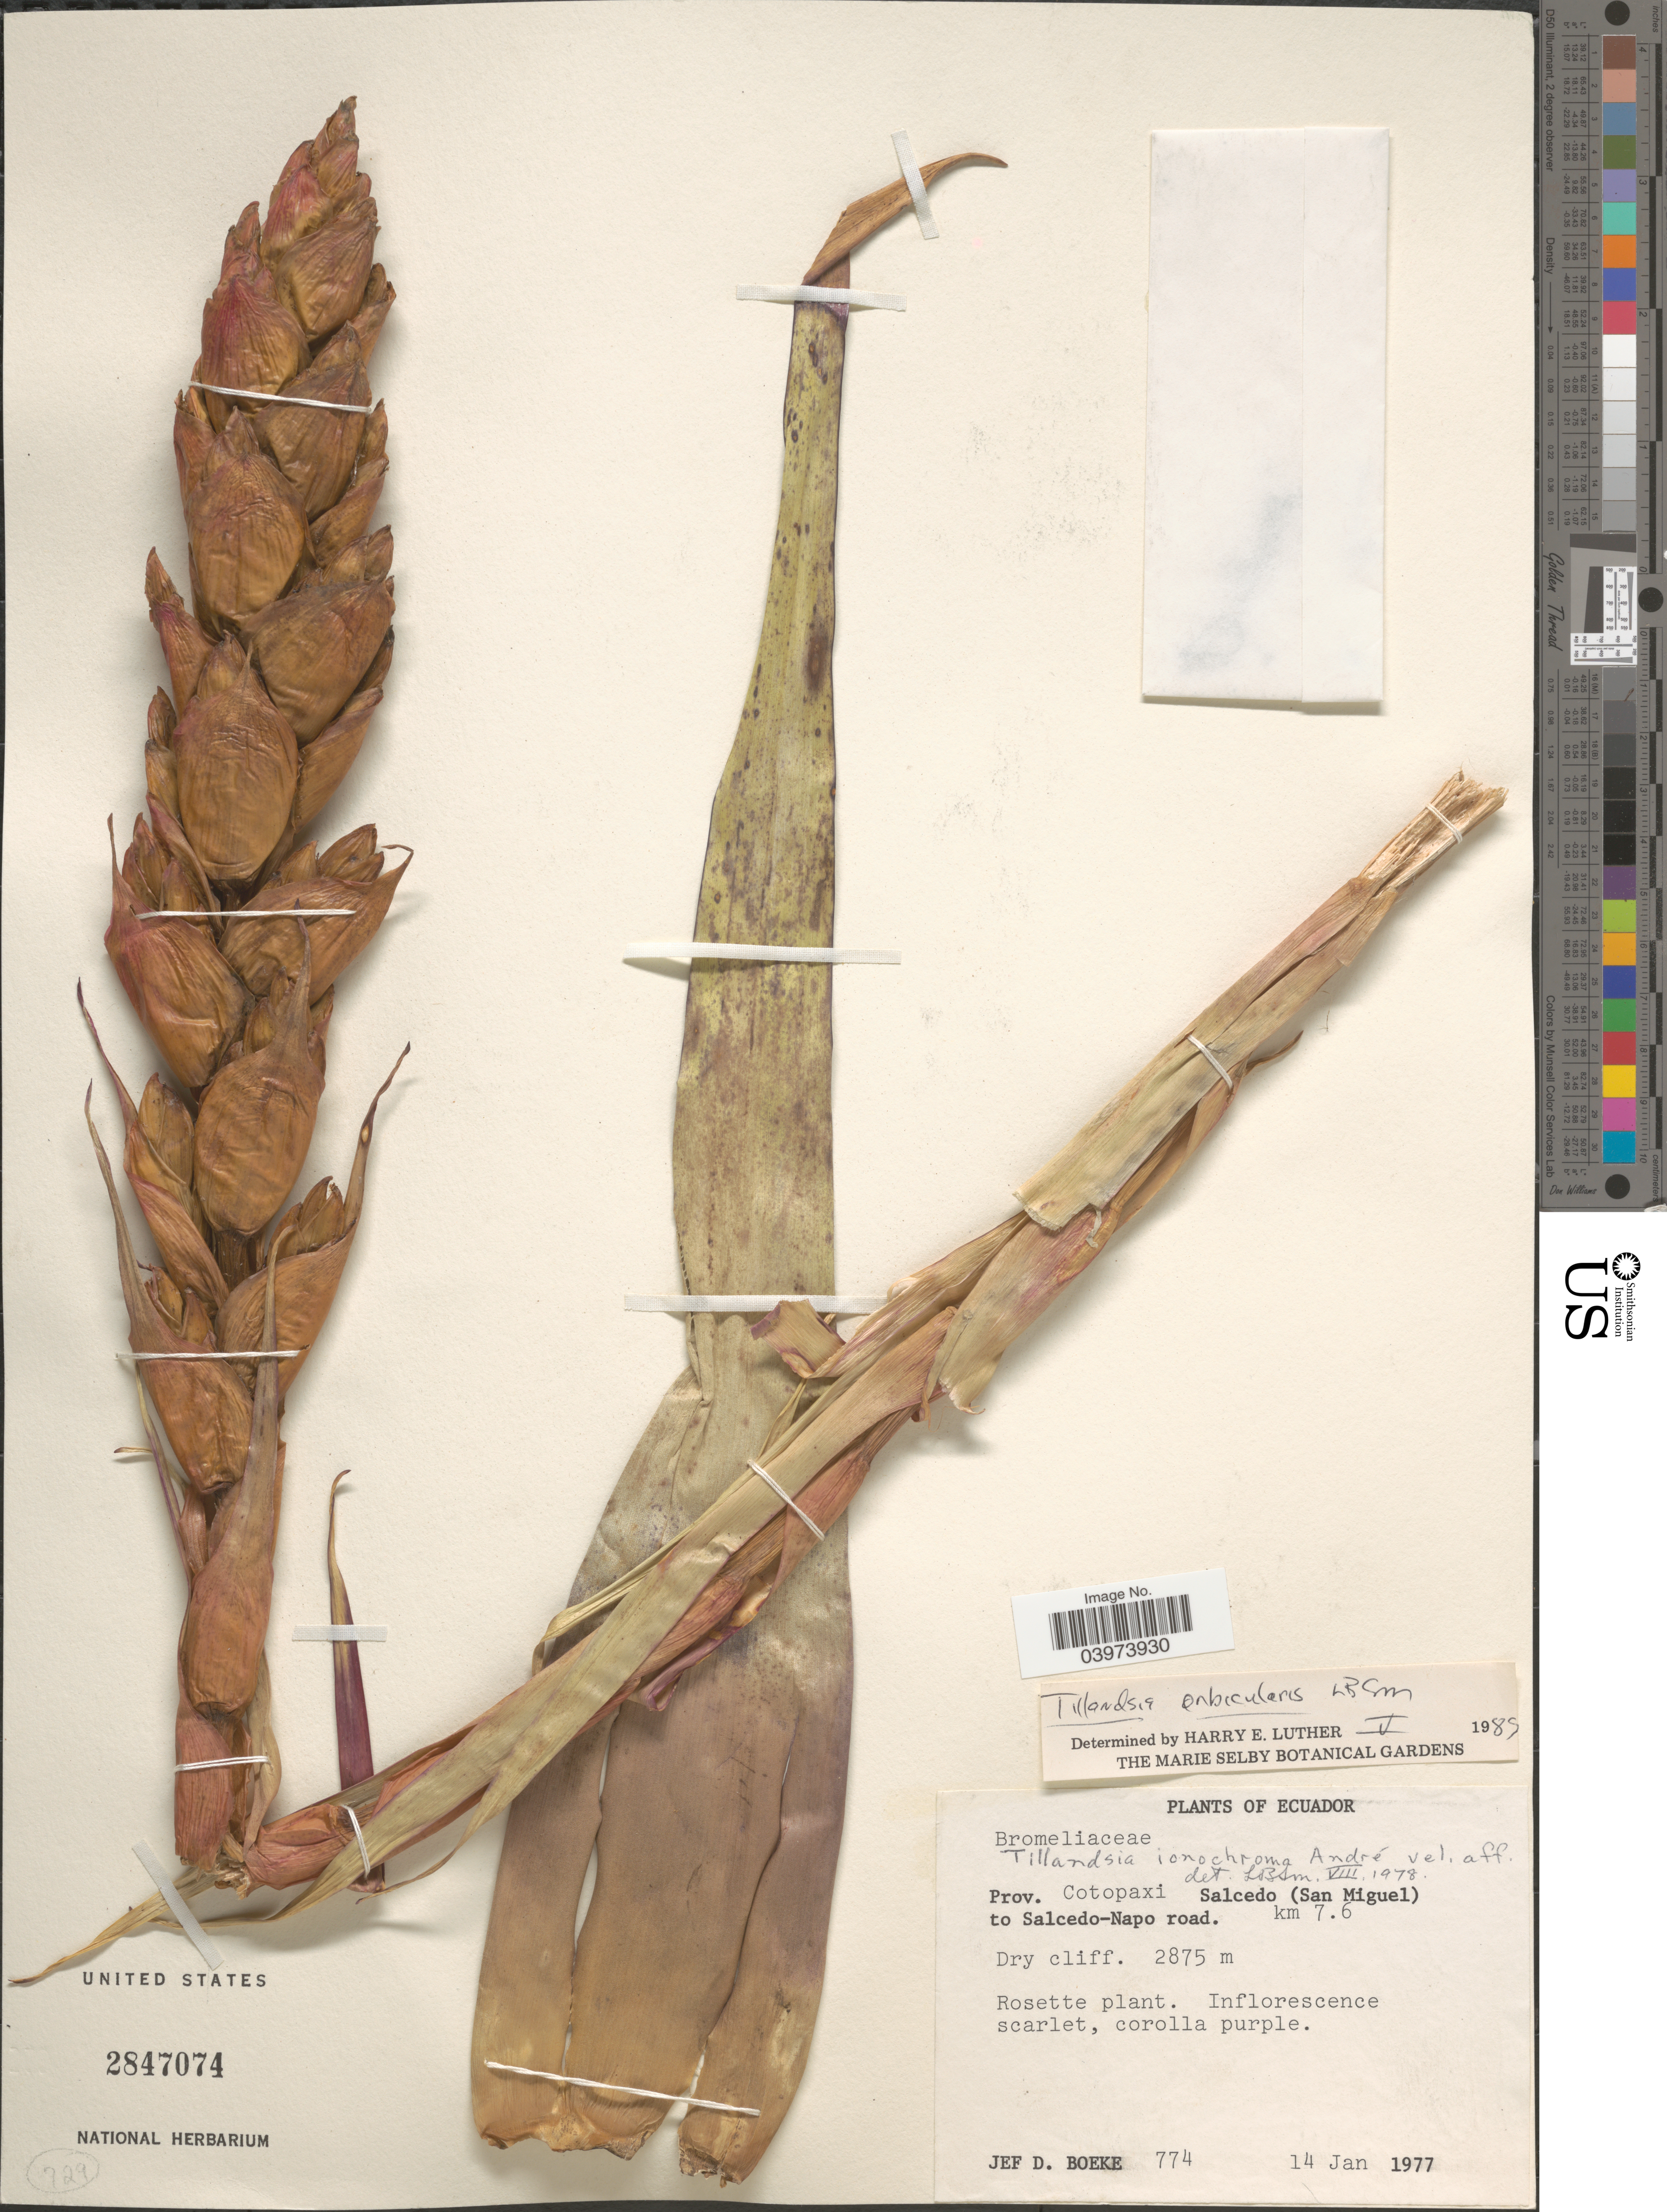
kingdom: Plantae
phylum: Tracheophyta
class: Liliopsida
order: Poales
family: Bromeliaceae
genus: Tillandsia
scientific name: Tillandsia orbicularis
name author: L.B. Sm.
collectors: J. Boeke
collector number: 774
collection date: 1977-01-14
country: Ecuador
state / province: Cotopaxi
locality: Salcedo (San Miguel) to Salcedo-Napo road.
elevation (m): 2875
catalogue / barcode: US 2847074